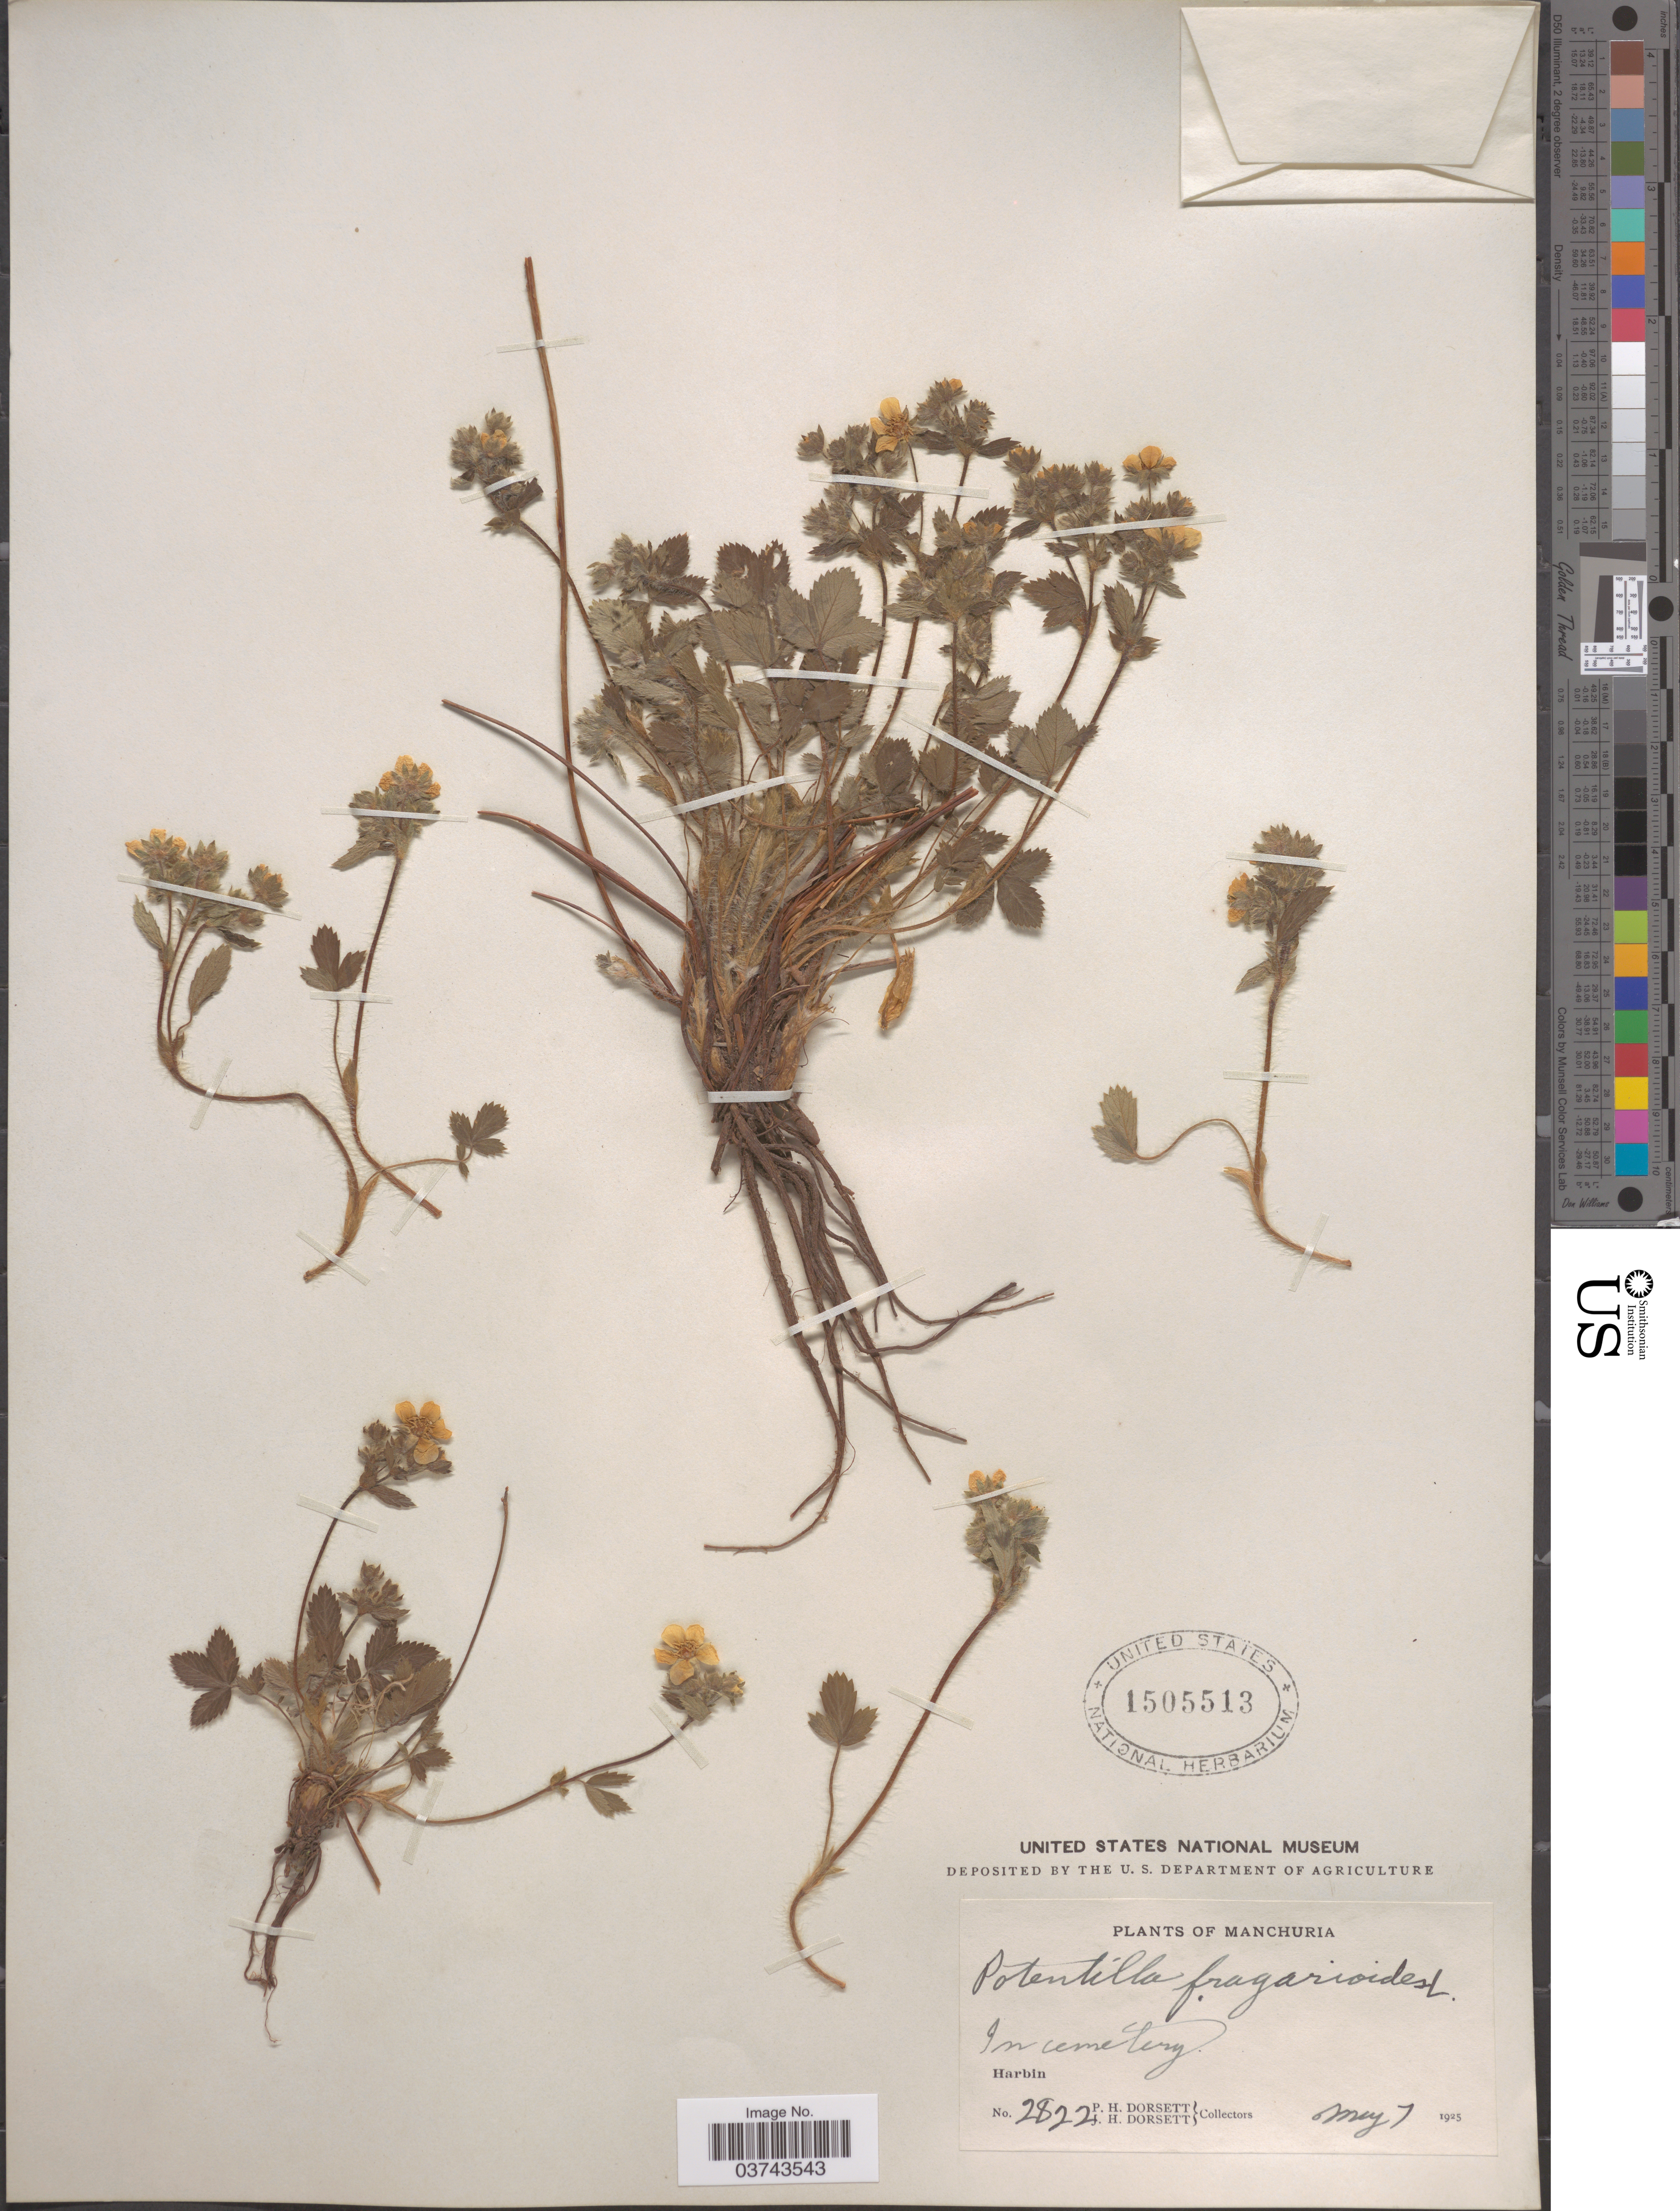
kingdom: Plantae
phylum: Tracheophyta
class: Magnoliopsida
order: Rosales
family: Rosaceae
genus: Potentilla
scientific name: Potentilla fragarioides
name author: L.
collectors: P. H. Dorsett & J. Dorsett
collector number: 2822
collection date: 1925-05-07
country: China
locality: Manchuria. In cemetery. Harbin.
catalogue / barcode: US 1505513